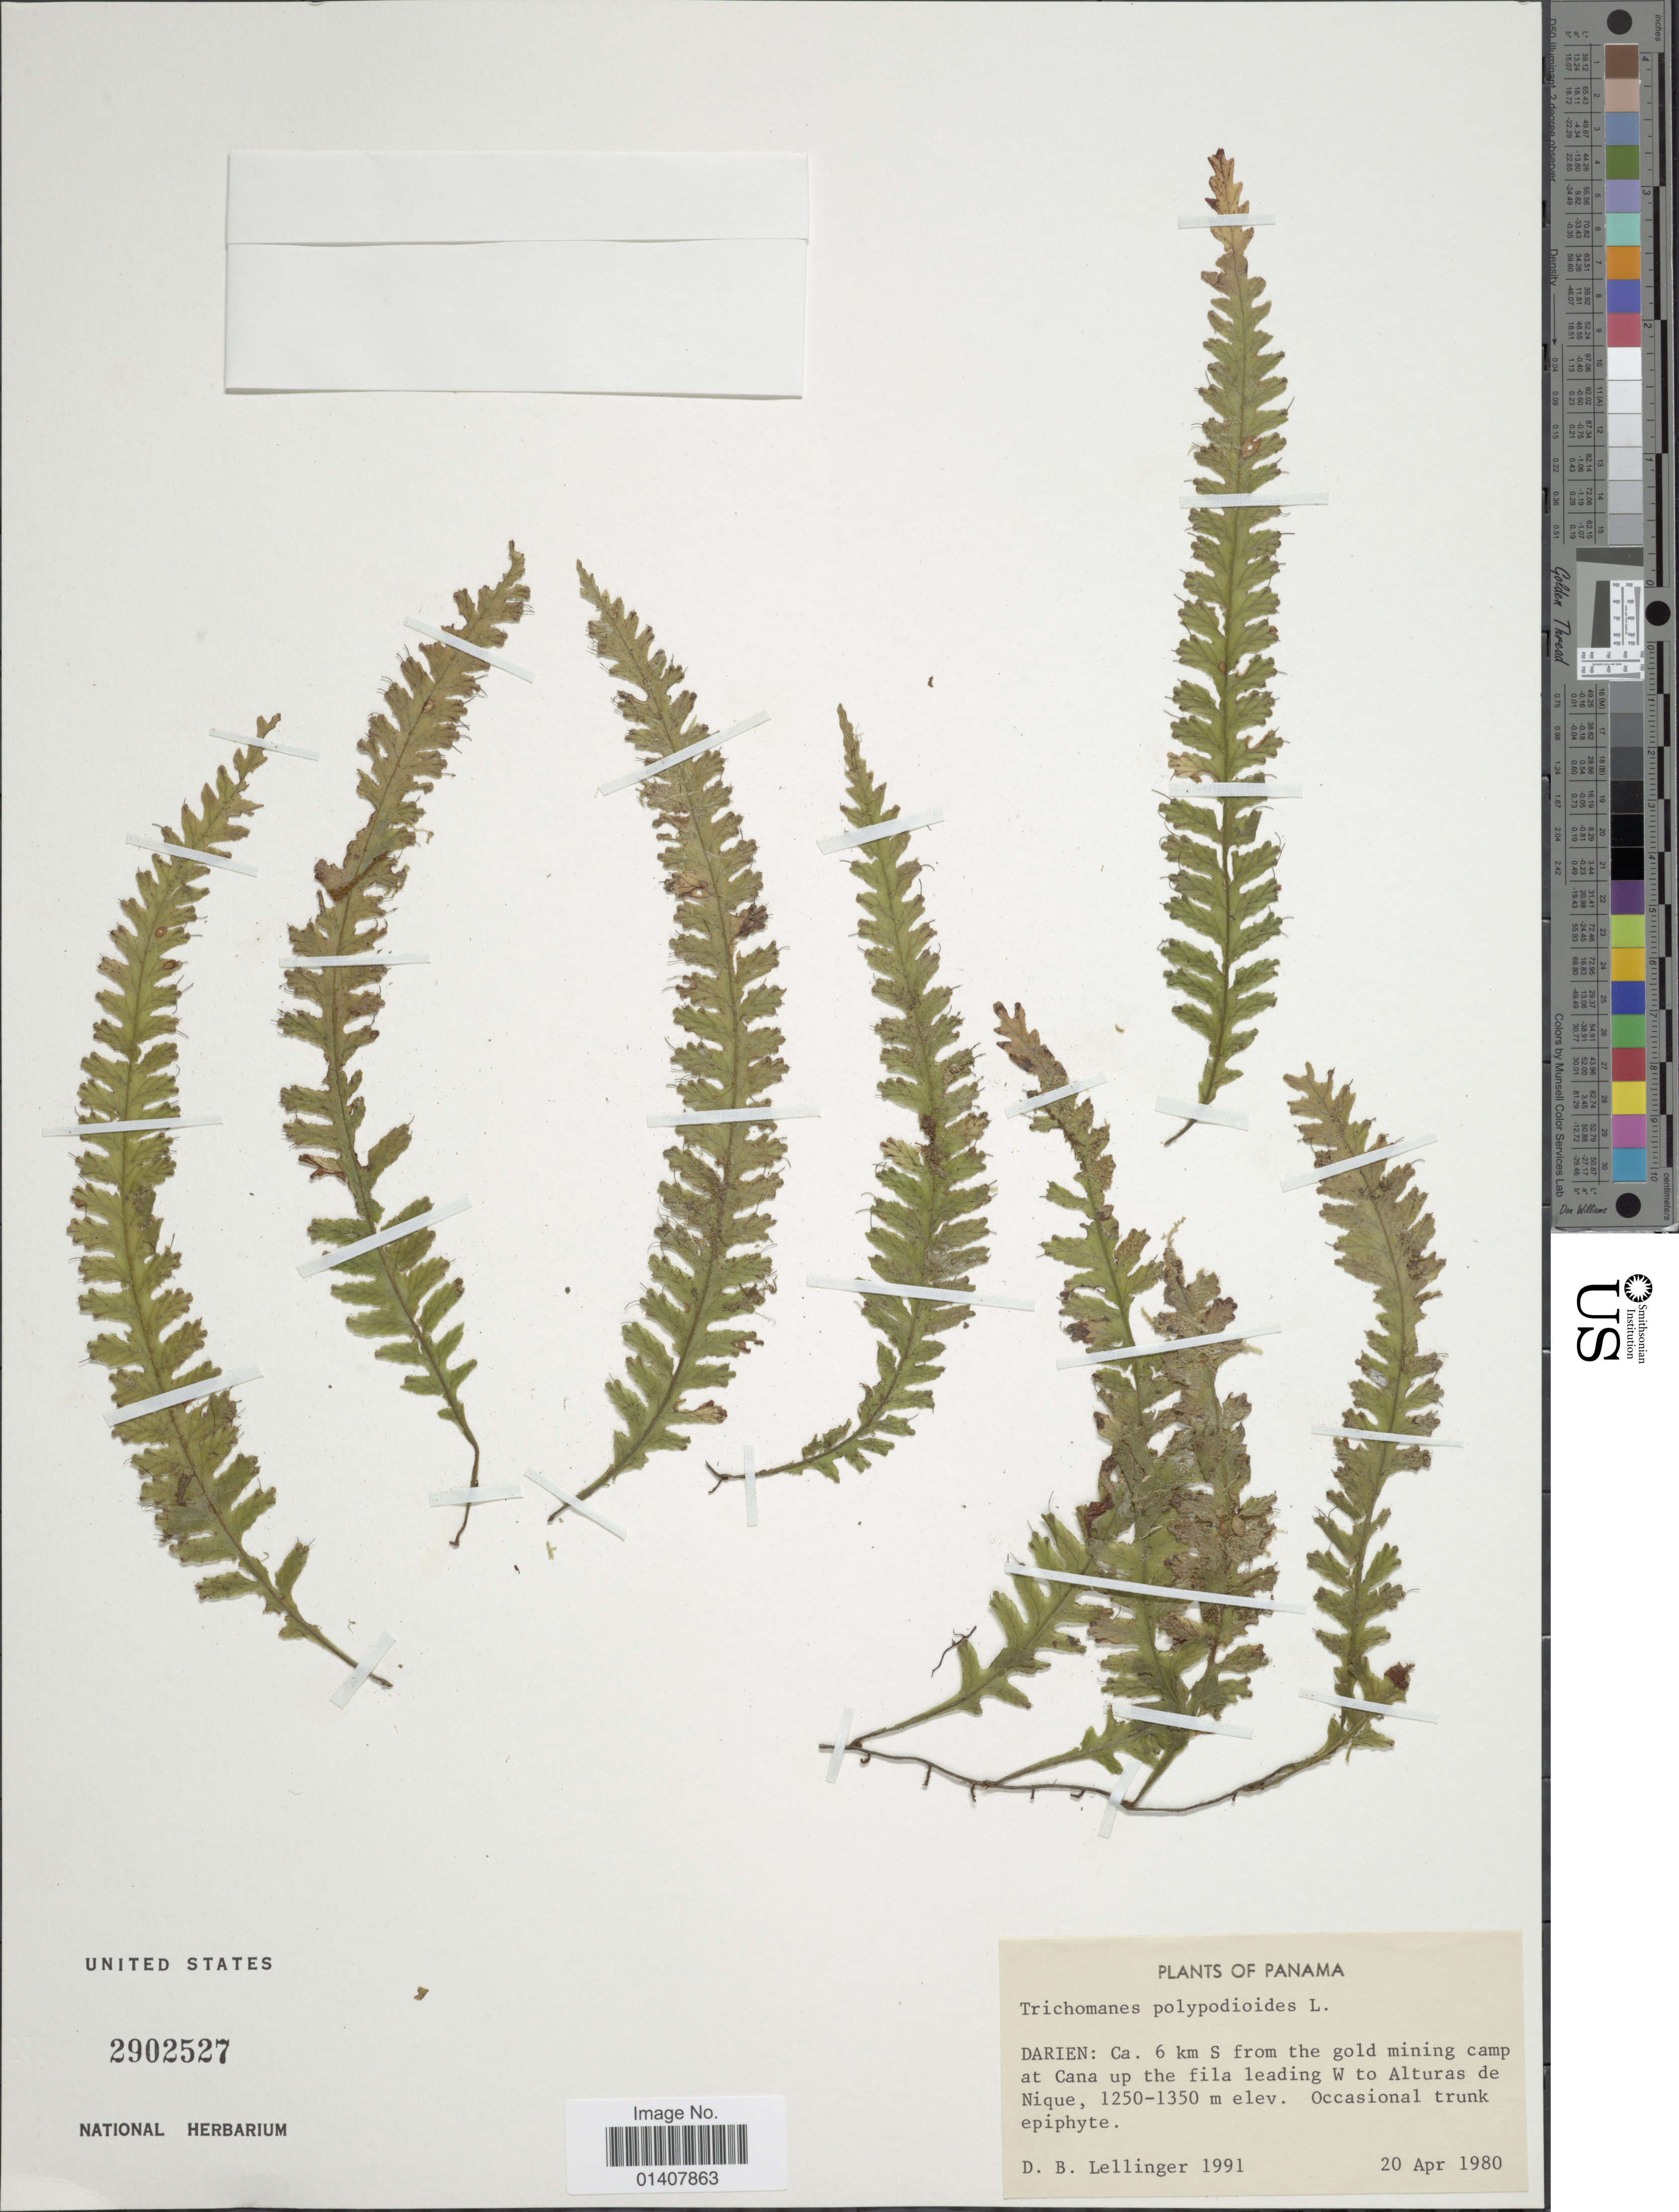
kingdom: Plantae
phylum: Tracheophyta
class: Polypodiopsida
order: Hymenophyllales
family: Hymenophyllaceae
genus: Trichomanes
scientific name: Trichomanes polypodioides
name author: L.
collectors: D. B. Lellinger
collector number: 1991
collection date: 1980-04-20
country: Panama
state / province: Darién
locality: Ca. 6km S from the fold mining camp at Cana up the fila leading W to Alturas de Nique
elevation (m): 1250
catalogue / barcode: US 2902527